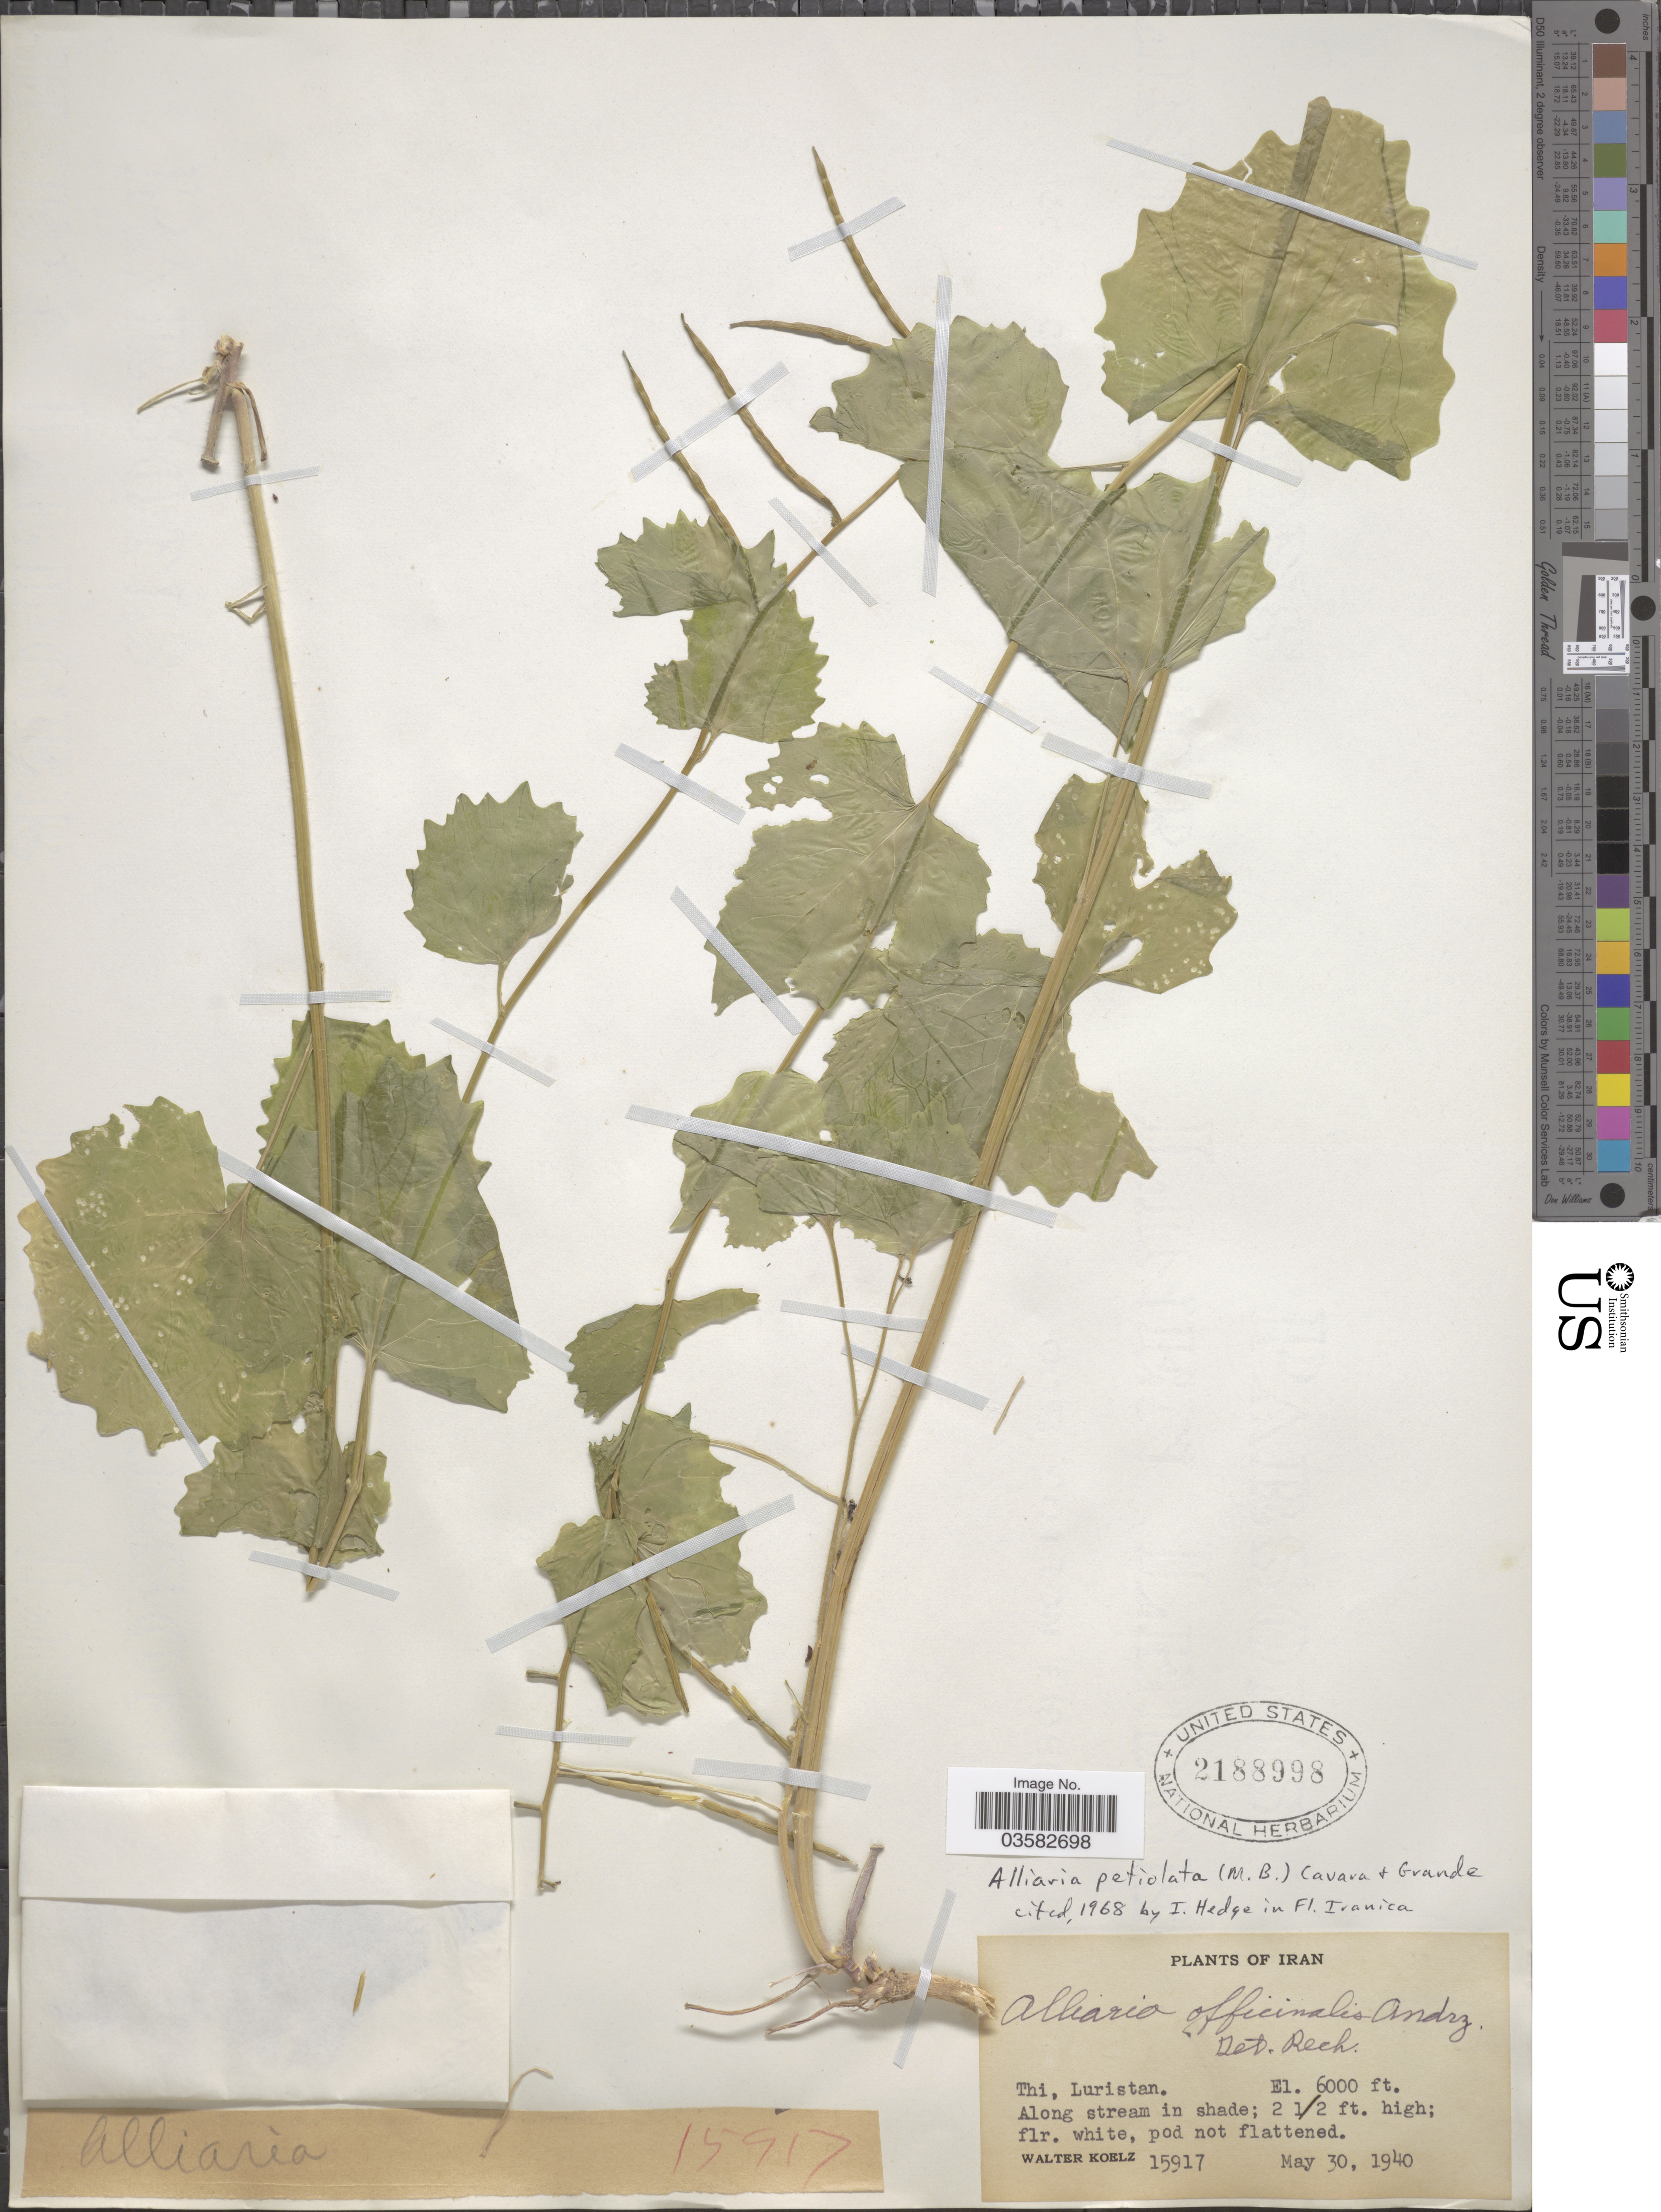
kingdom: Plantae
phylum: Tracheophyta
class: Magnoliopsida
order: Brassicales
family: Brassicaceae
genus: Alliaria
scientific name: Alliaria petiolata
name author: (M. Bieb.) Cavara & Grande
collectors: W. N. Koelz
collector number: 15917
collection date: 1940-05-30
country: Iran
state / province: Lorestan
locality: Thi, Luristan.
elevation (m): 1829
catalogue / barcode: US 2188998